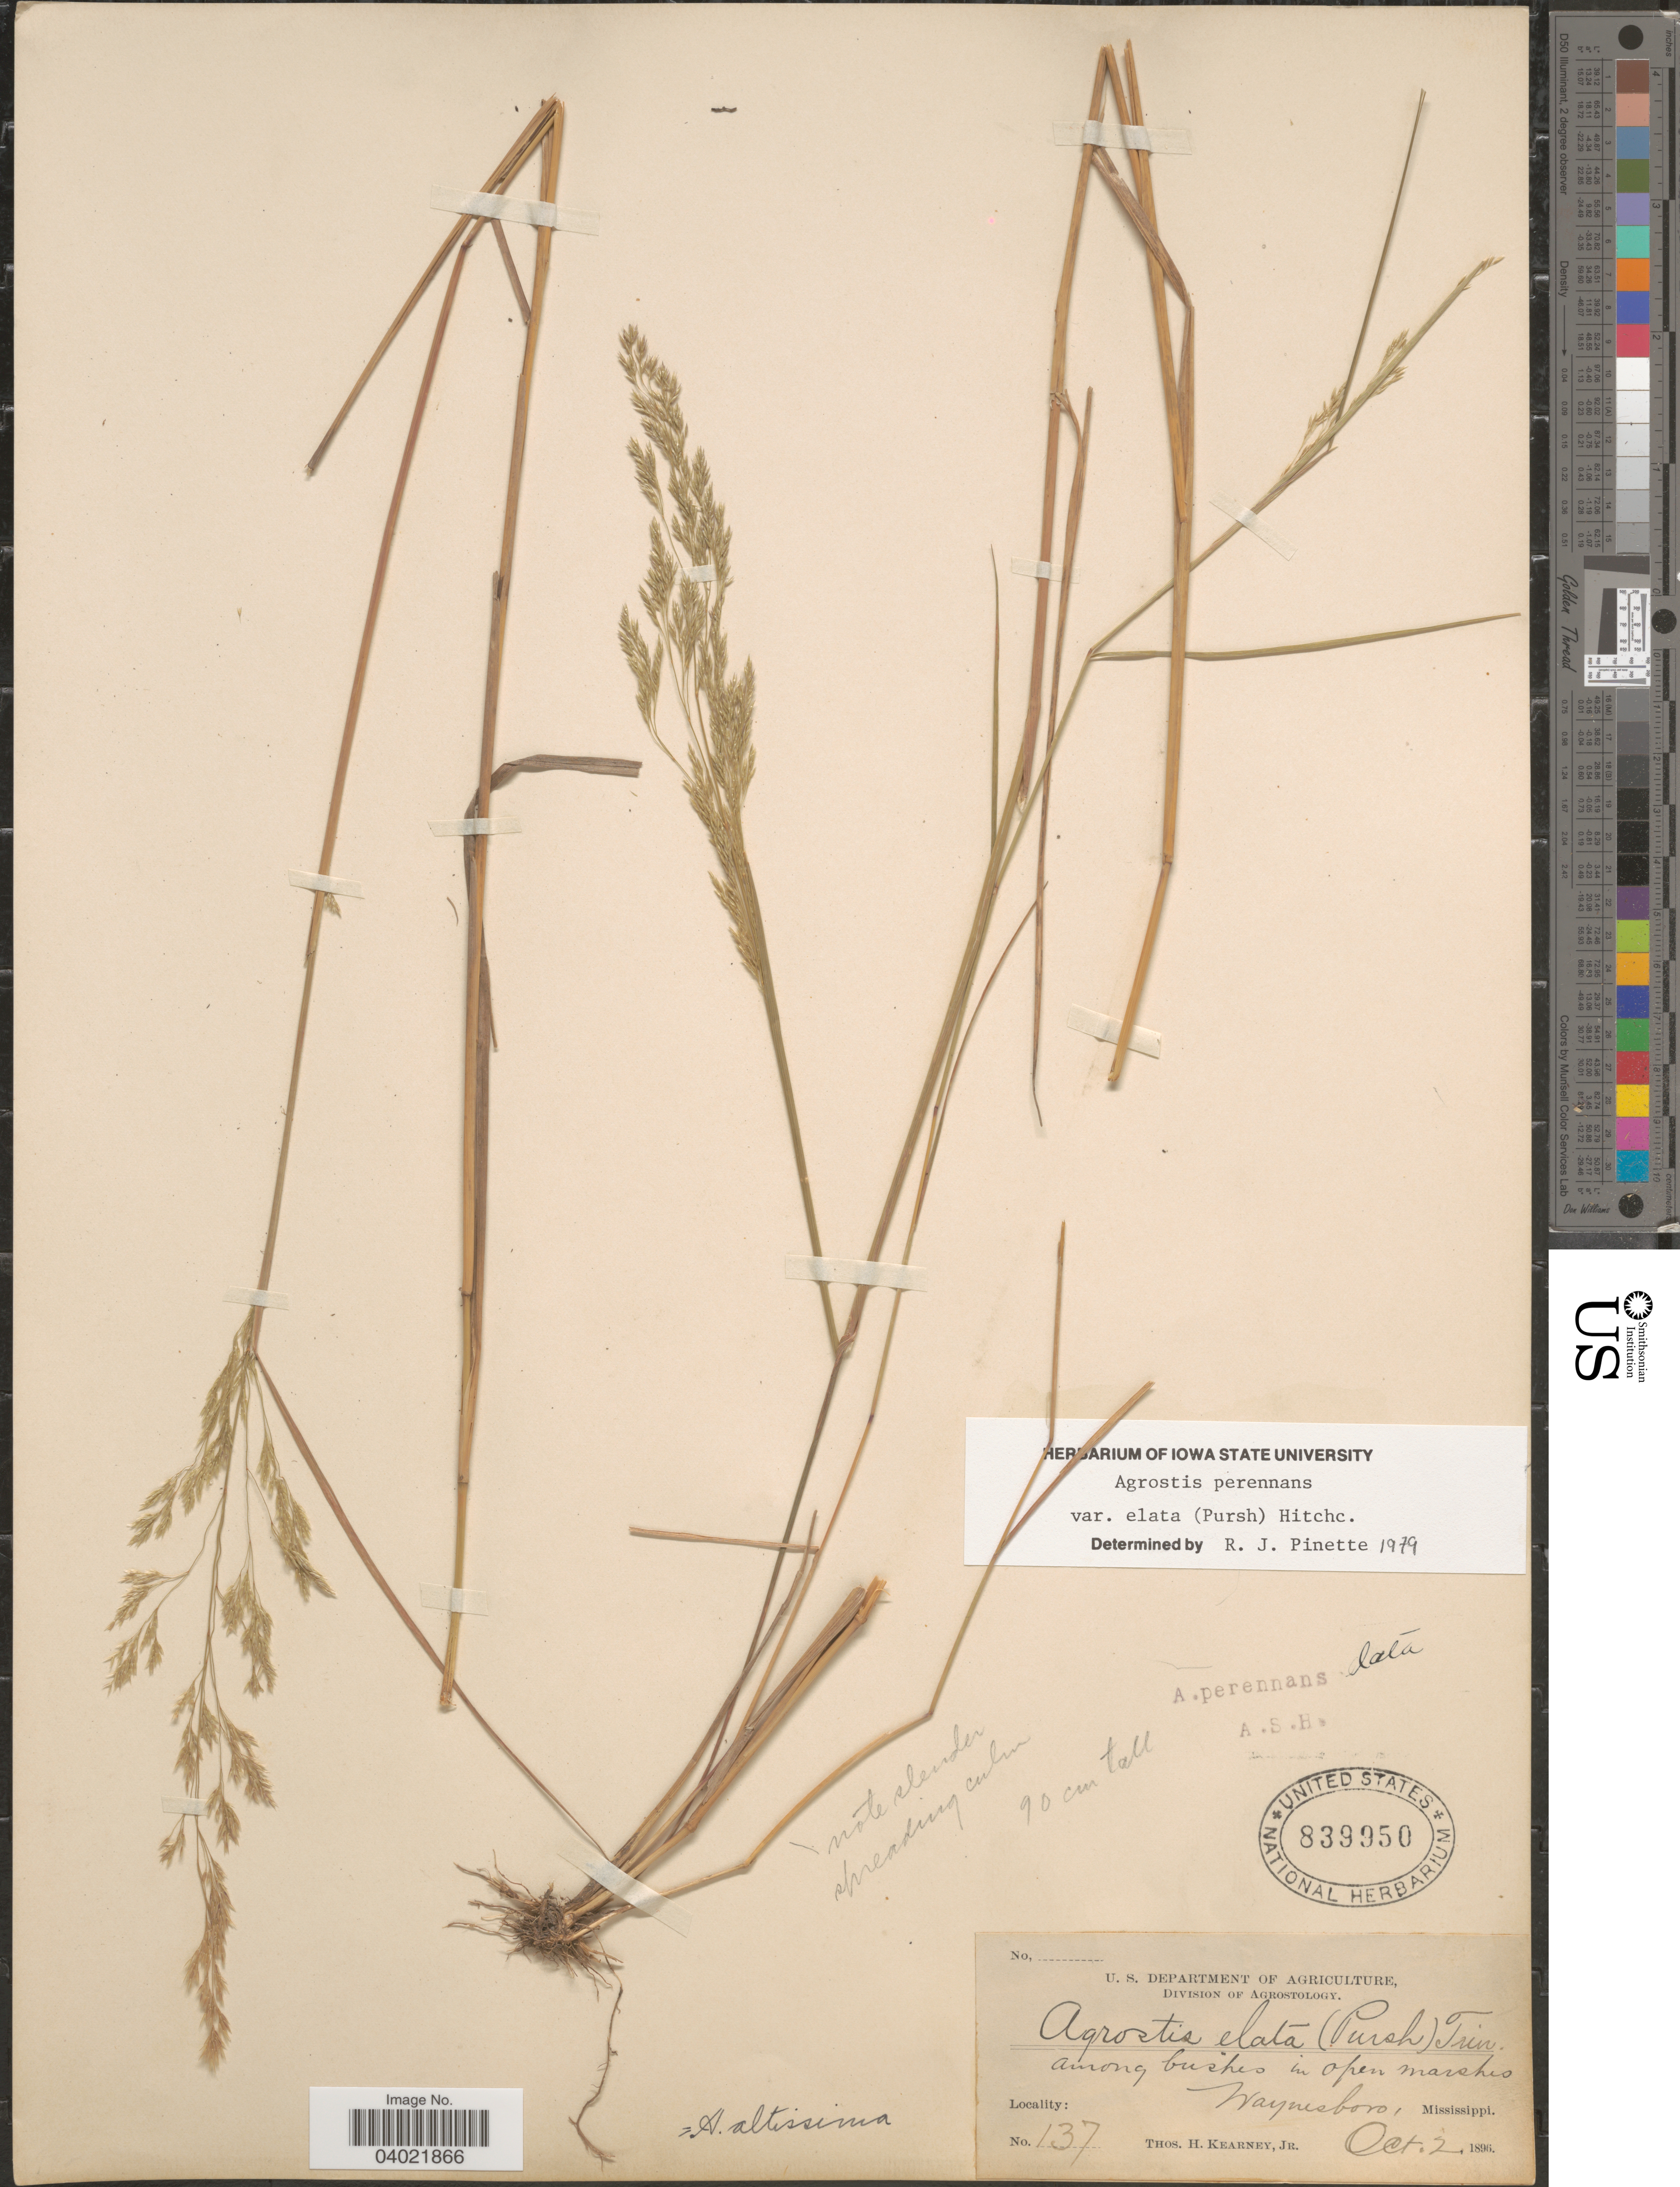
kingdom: Plantae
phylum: Tracheophyta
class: Liliopsida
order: Poales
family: Poaceae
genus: Agrostis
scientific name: Agrostis perennans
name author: (Walter) Tuck.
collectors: T. H. Kearney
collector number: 137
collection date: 1896-10-02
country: United States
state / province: Mississippi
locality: Waynesboro.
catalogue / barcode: US 839950